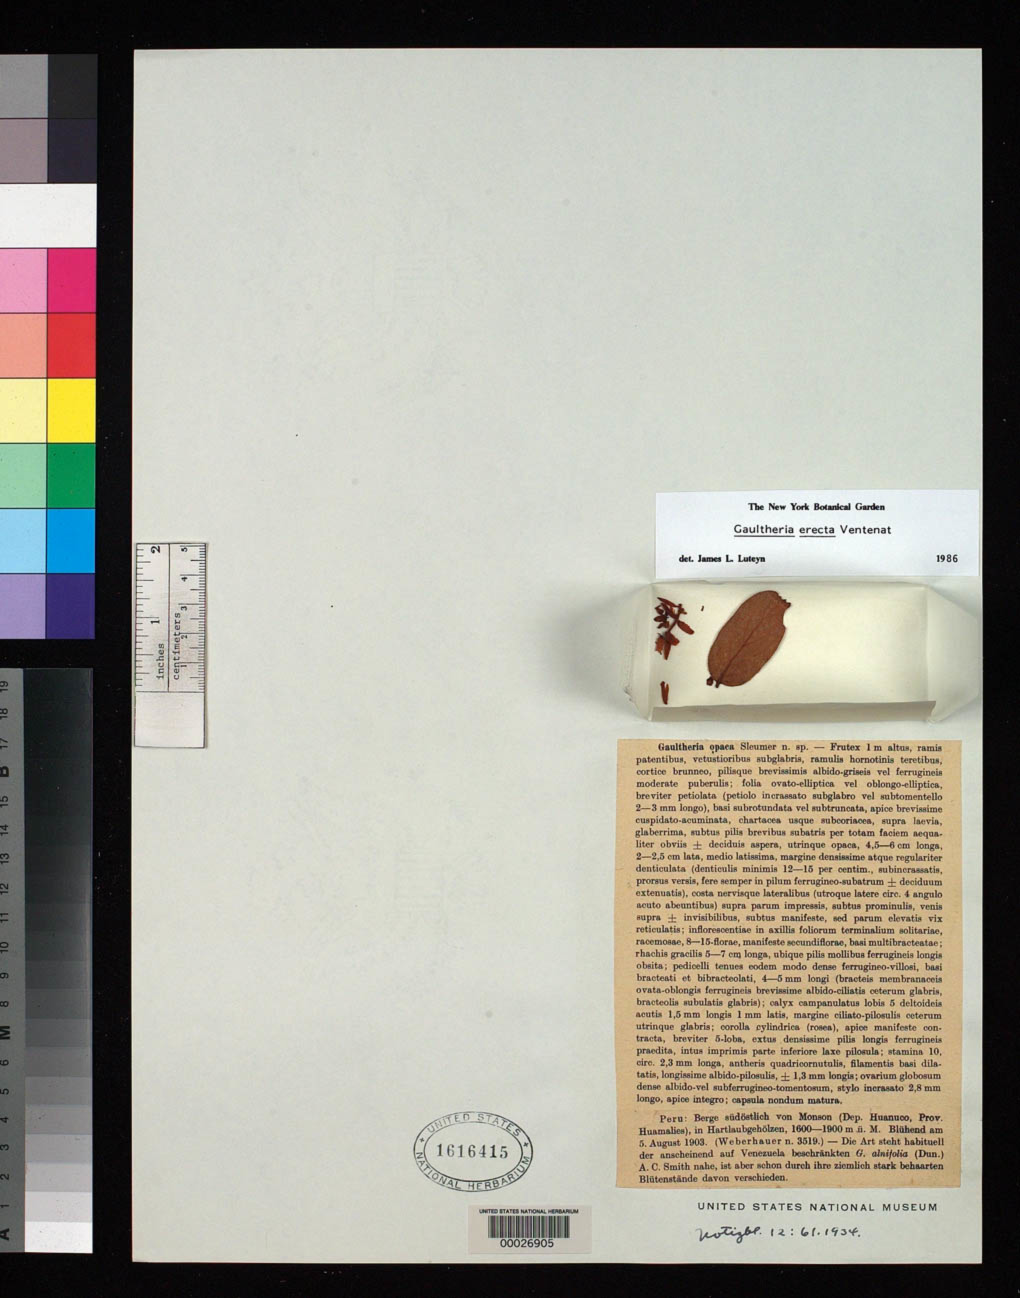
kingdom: Plantae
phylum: Tracheophyta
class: Magnoliopsida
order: Ericales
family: Ericaceae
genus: Gaultheria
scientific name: Gaultheria opaca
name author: Sleumer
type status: Type Fragment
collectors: A. Weberbauer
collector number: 3519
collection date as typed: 05 Aug 1903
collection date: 1903-08-05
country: Peru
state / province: Huánuco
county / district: Huamalies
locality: Huamalíes, in Hartlaubgehölzen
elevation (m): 1600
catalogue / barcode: US 1616415